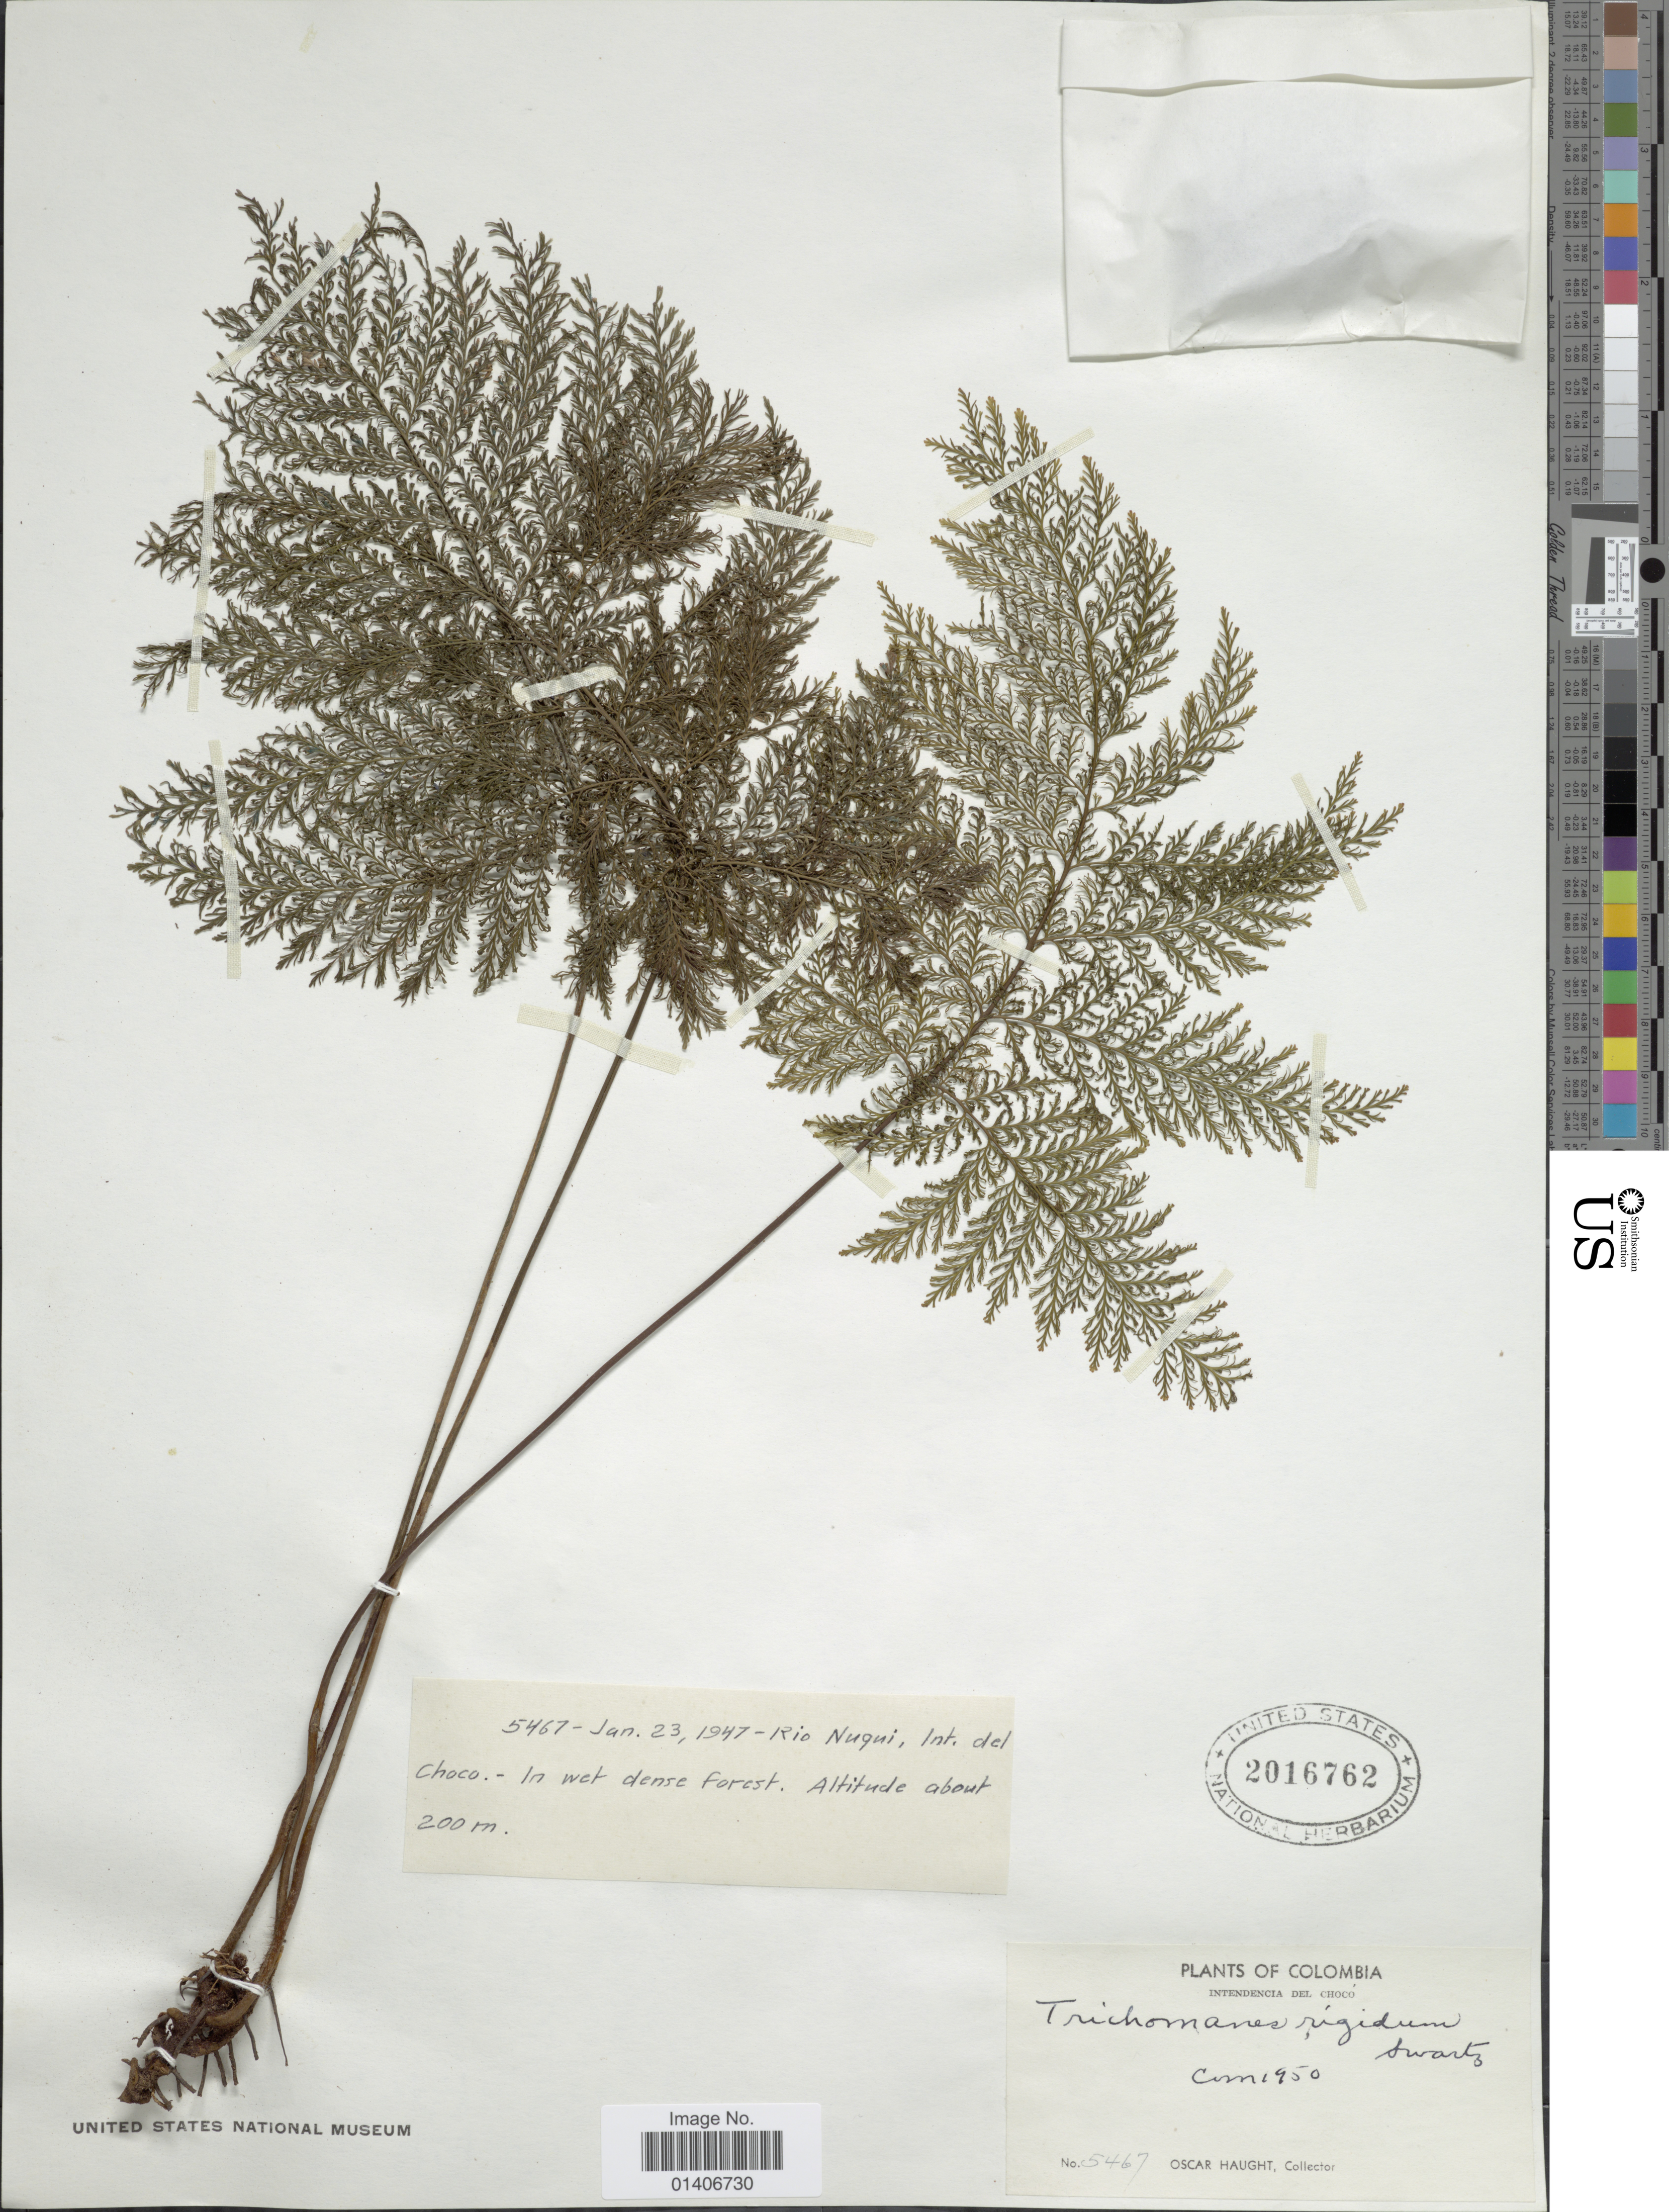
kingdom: Plantae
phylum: Tracheophyta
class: Polypodiopsida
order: Hymenophyllales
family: Hymenophyllaceae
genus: Abrodictyum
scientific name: Abrodictyum rigidum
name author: (Sw.) Ebihara & Dubuisson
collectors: O. L. Haught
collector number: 5467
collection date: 1947-01-23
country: Colombia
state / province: Chocó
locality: Rio Nuqui, Int del Choco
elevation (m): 200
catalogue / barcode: US 2016762